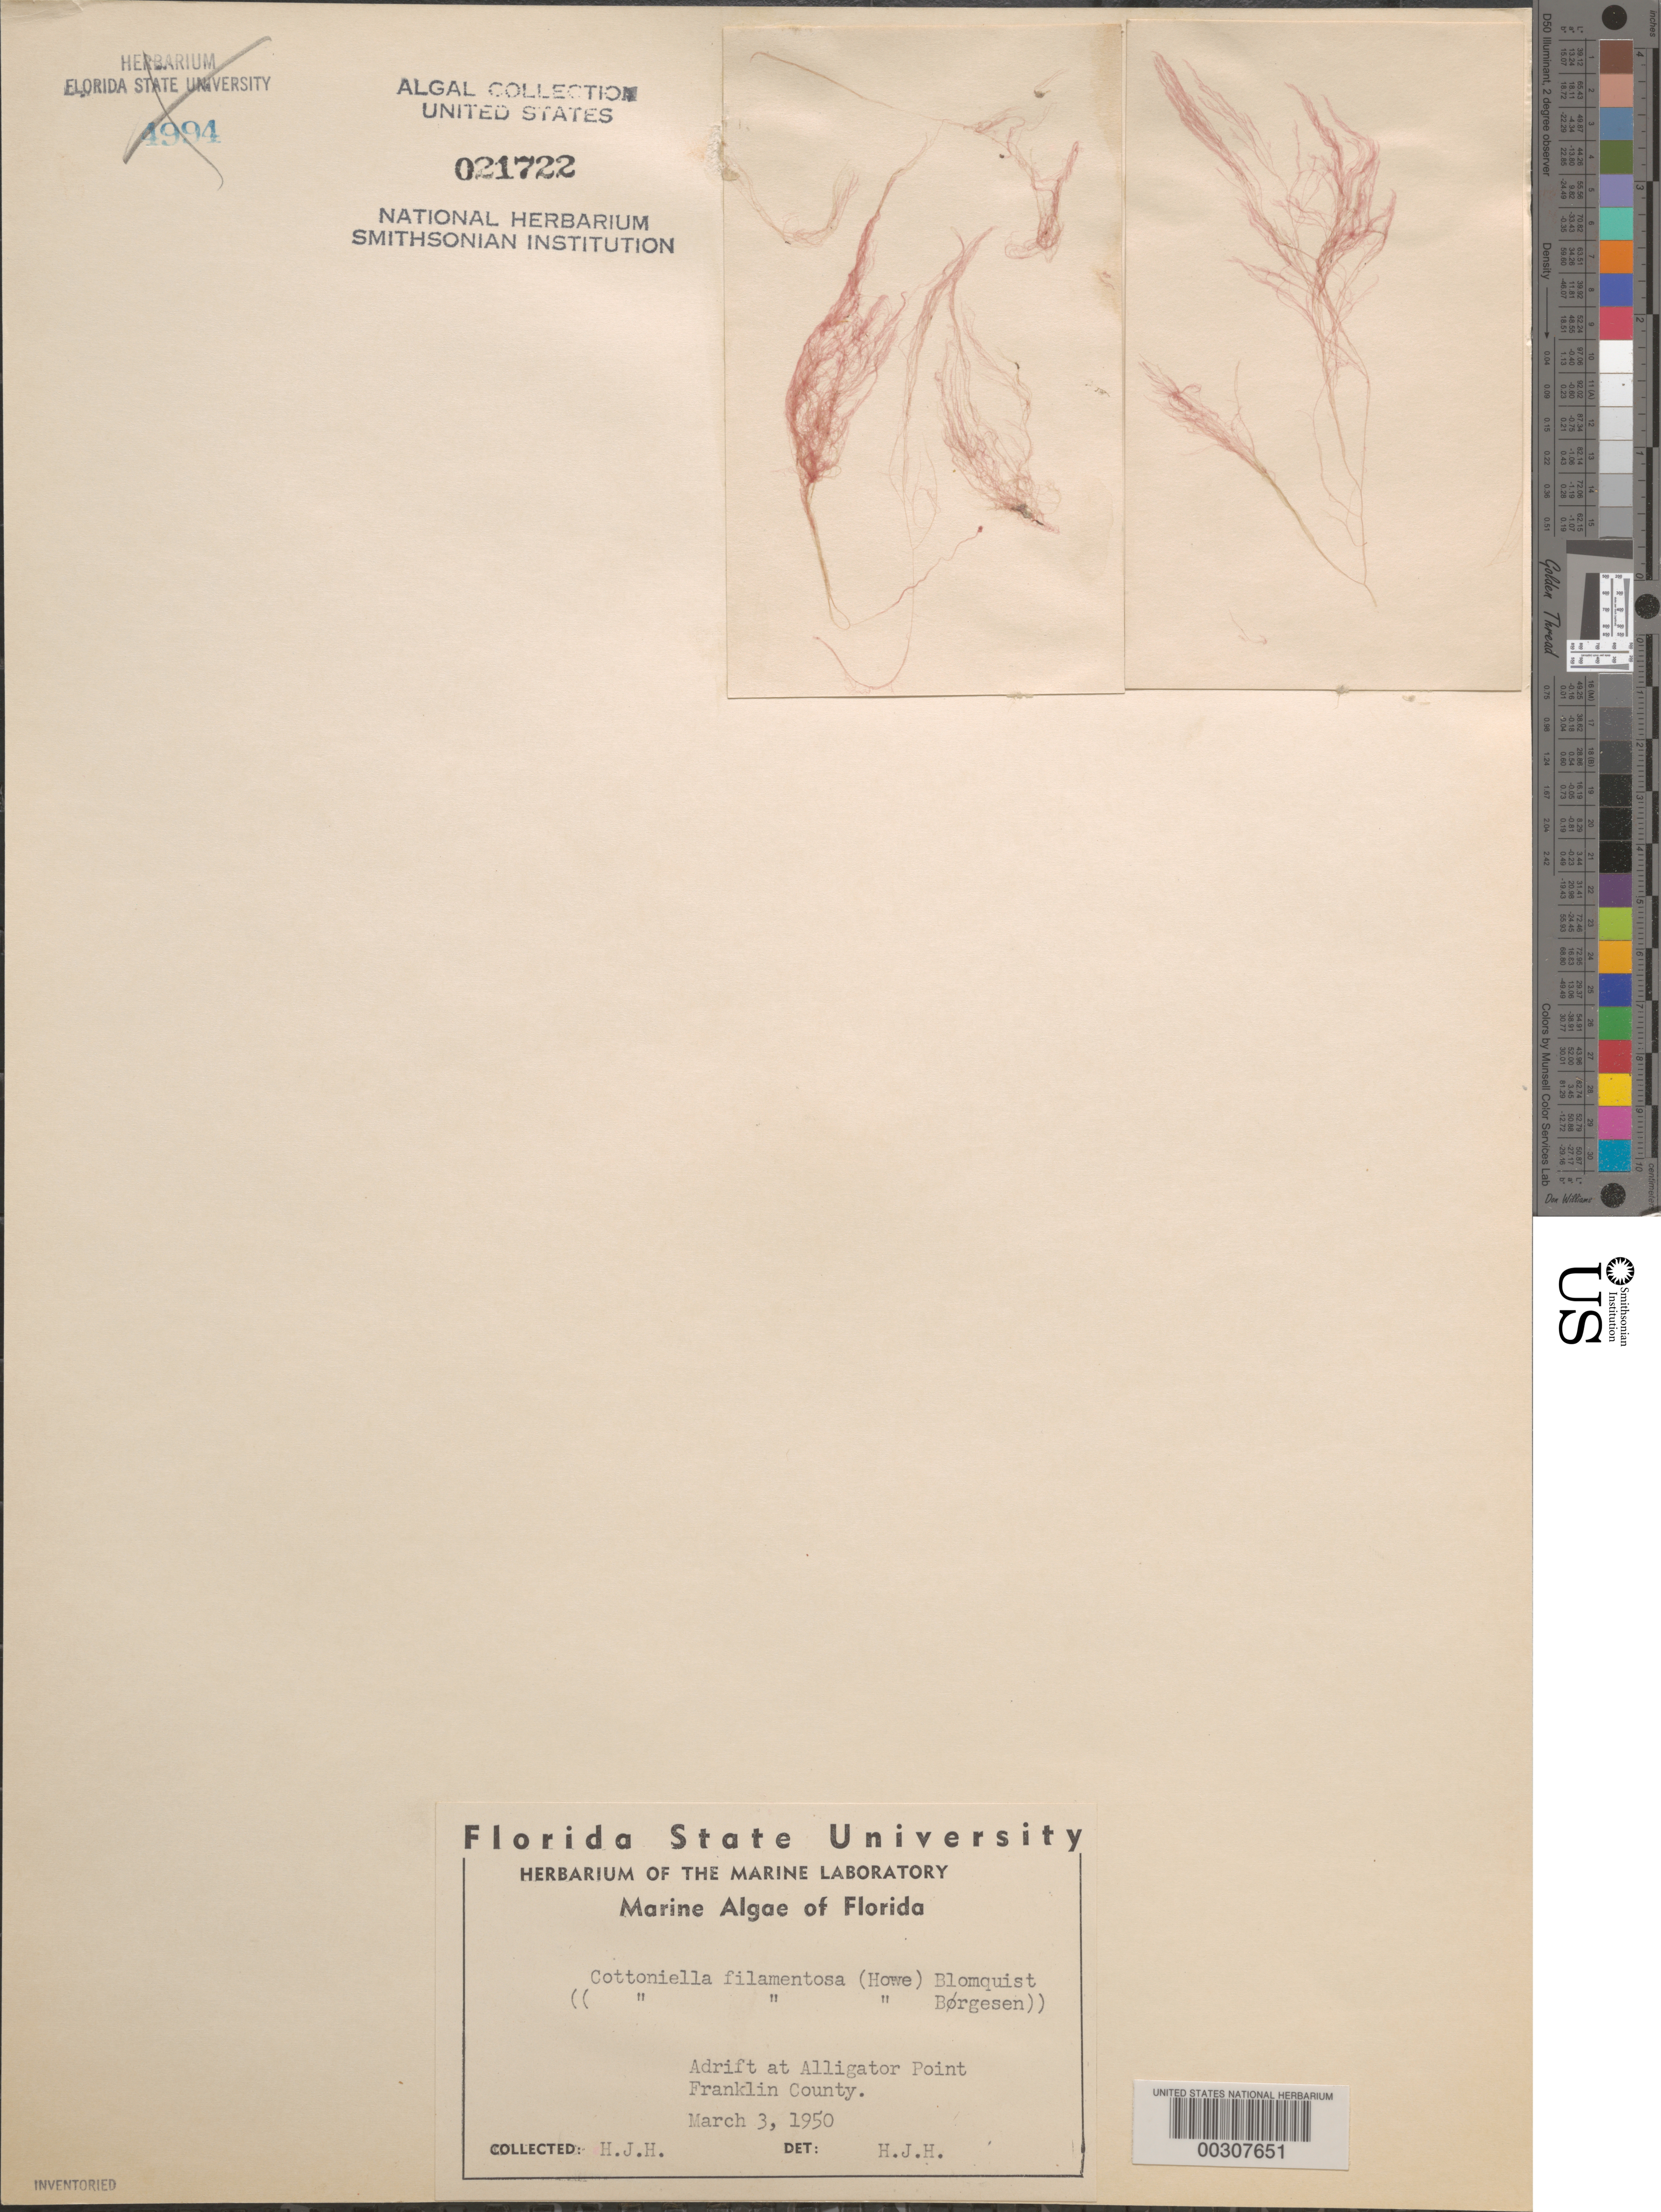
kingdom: Plantae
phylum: Rhodophyta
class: Florideophyceae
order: Ceramiales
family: Sarcomeniaceae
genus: Cottoniella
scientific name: Cottoniella filamentosa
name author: (M. Howe) Børgesen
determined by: Humm, Harold J.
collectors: H. J. Humm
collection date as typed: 03 Mar 1950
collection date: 1950-03-03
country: United States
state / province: Florida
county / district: Franklin County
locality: Alligator Point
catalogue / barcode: US 21722